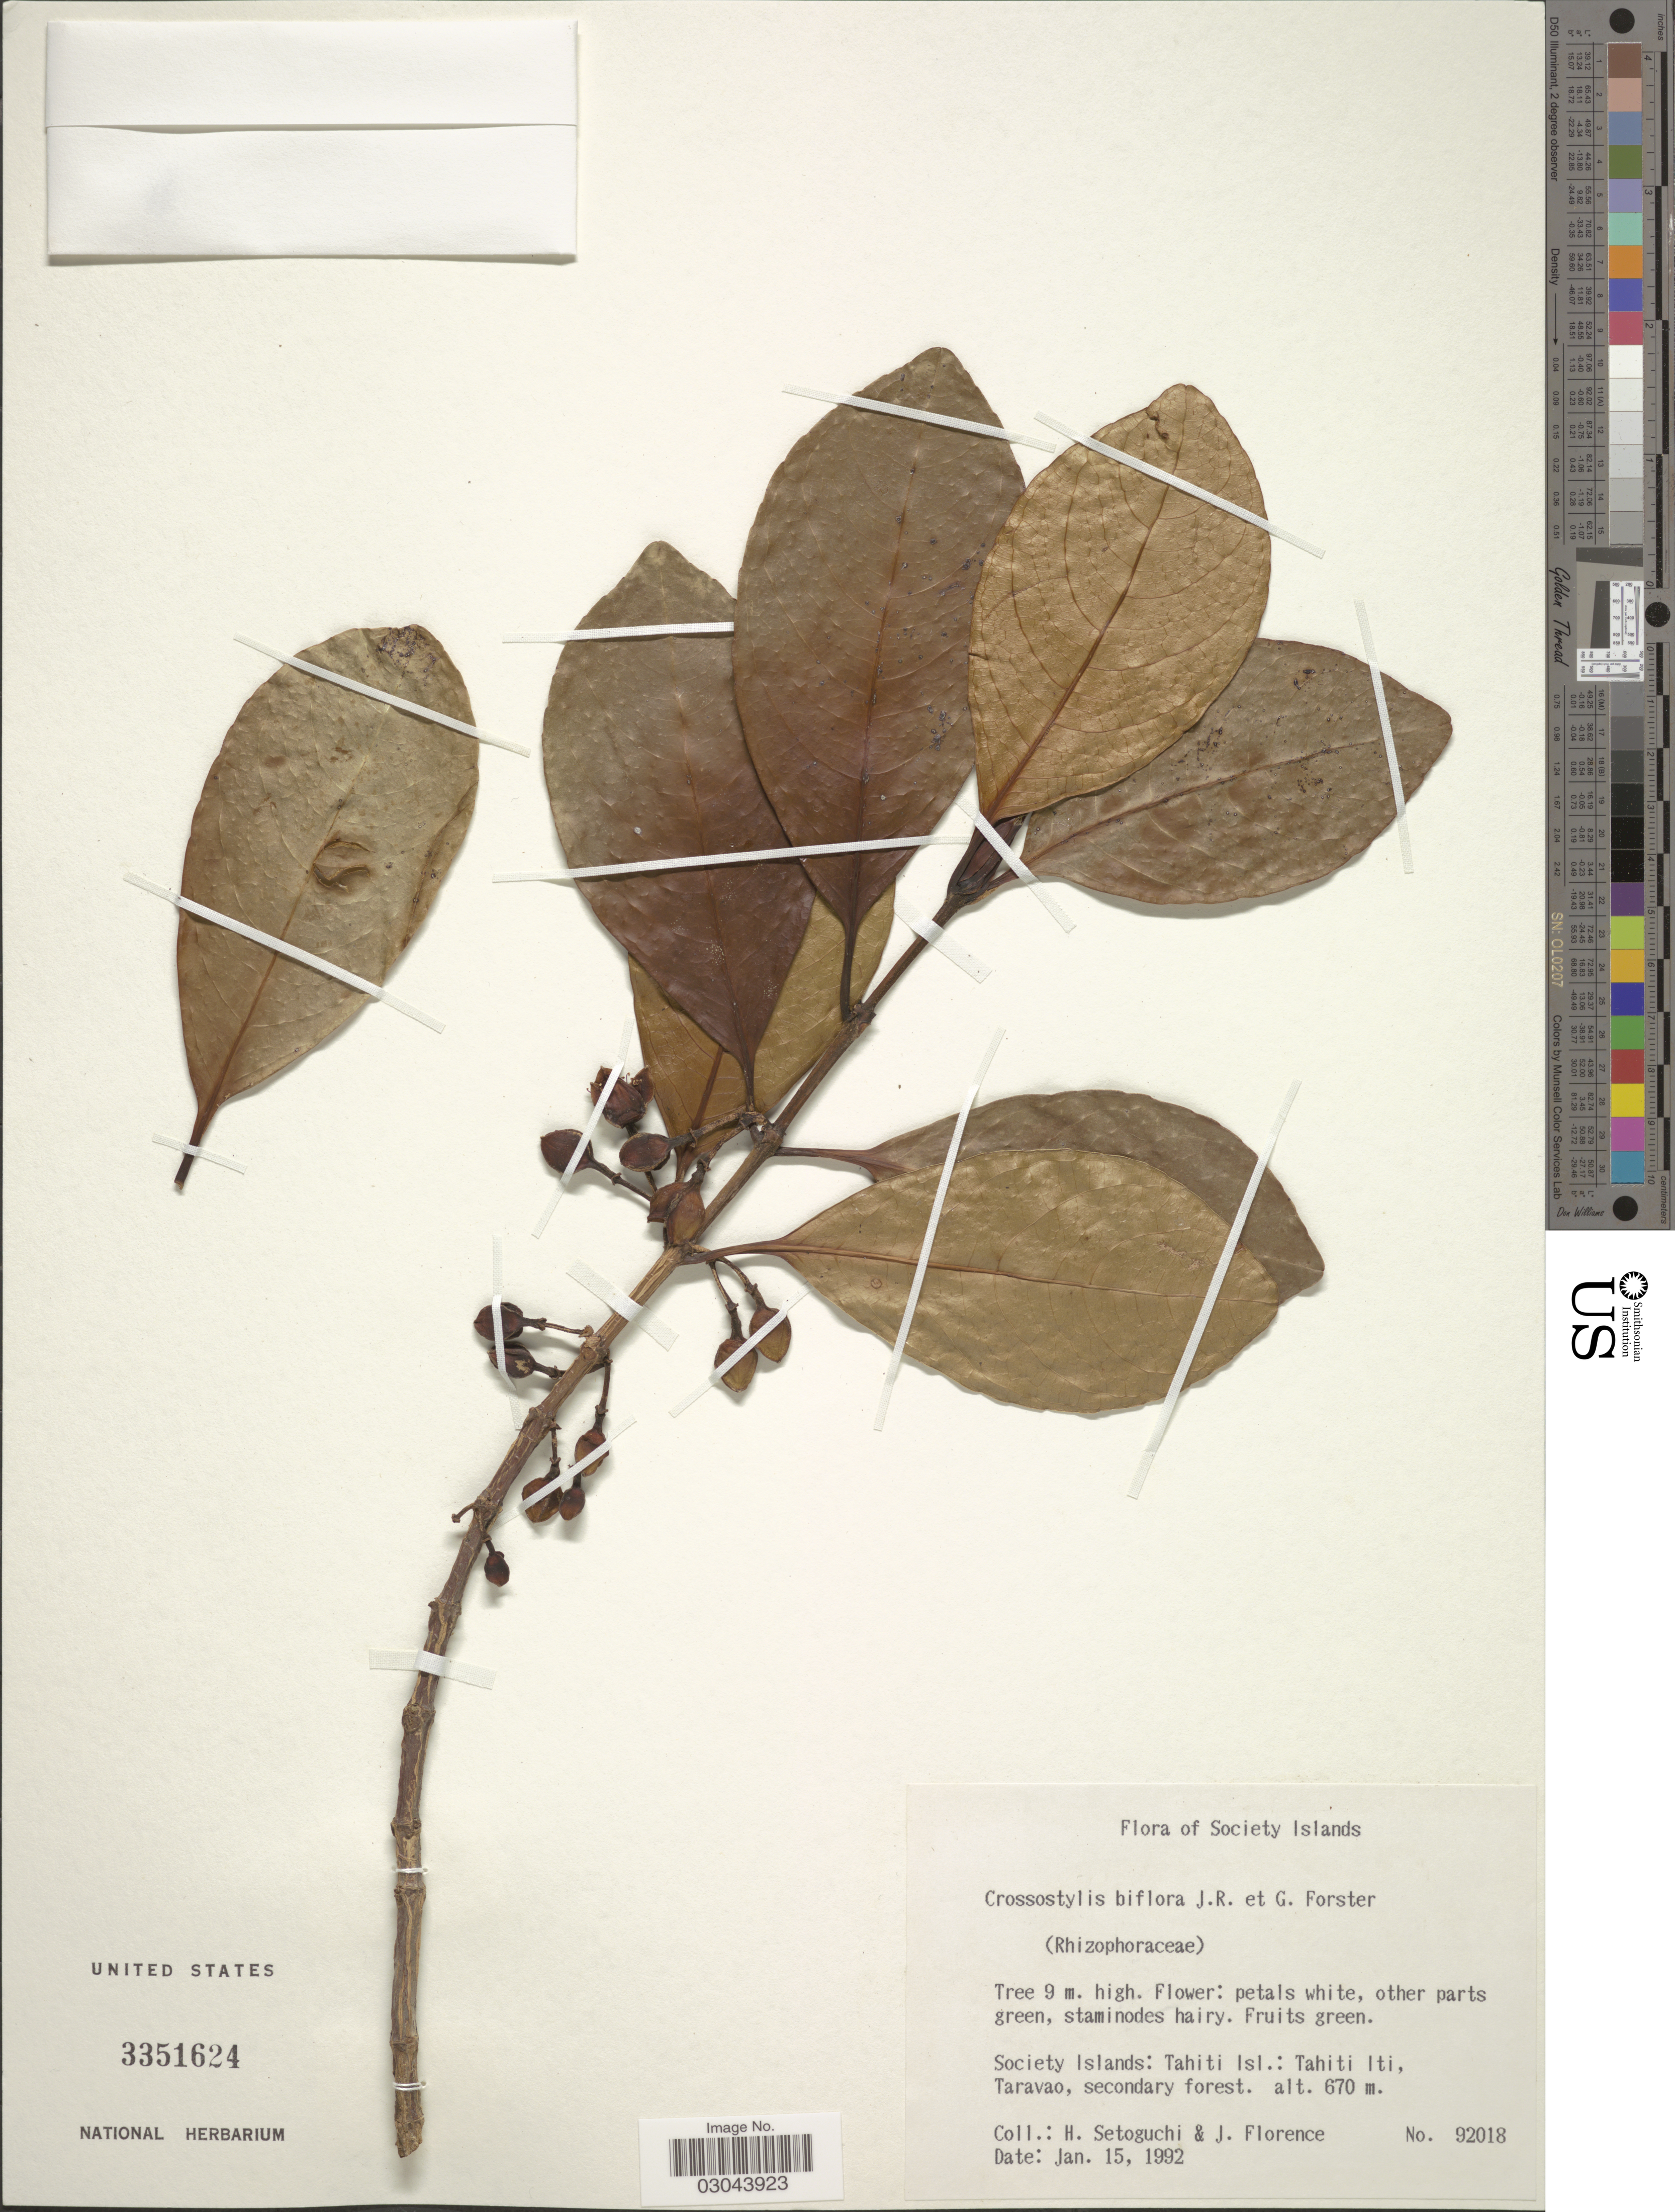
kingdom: Plantae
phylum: Tracheophyta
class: Magnoliopsida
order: Malpighiales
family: Rhizophoraceae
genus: Crossostylis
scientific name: Crossostylis biflora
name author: J.R. Forst. & G. Forst.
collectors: H. Setoguchi & J. Florence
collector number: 92018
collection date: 1992-01-15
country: French Polynesia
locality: Society Islands. Tahiti Isl.: Tahiti Iti, Taravao.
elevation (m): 670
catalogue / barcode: US 3351624